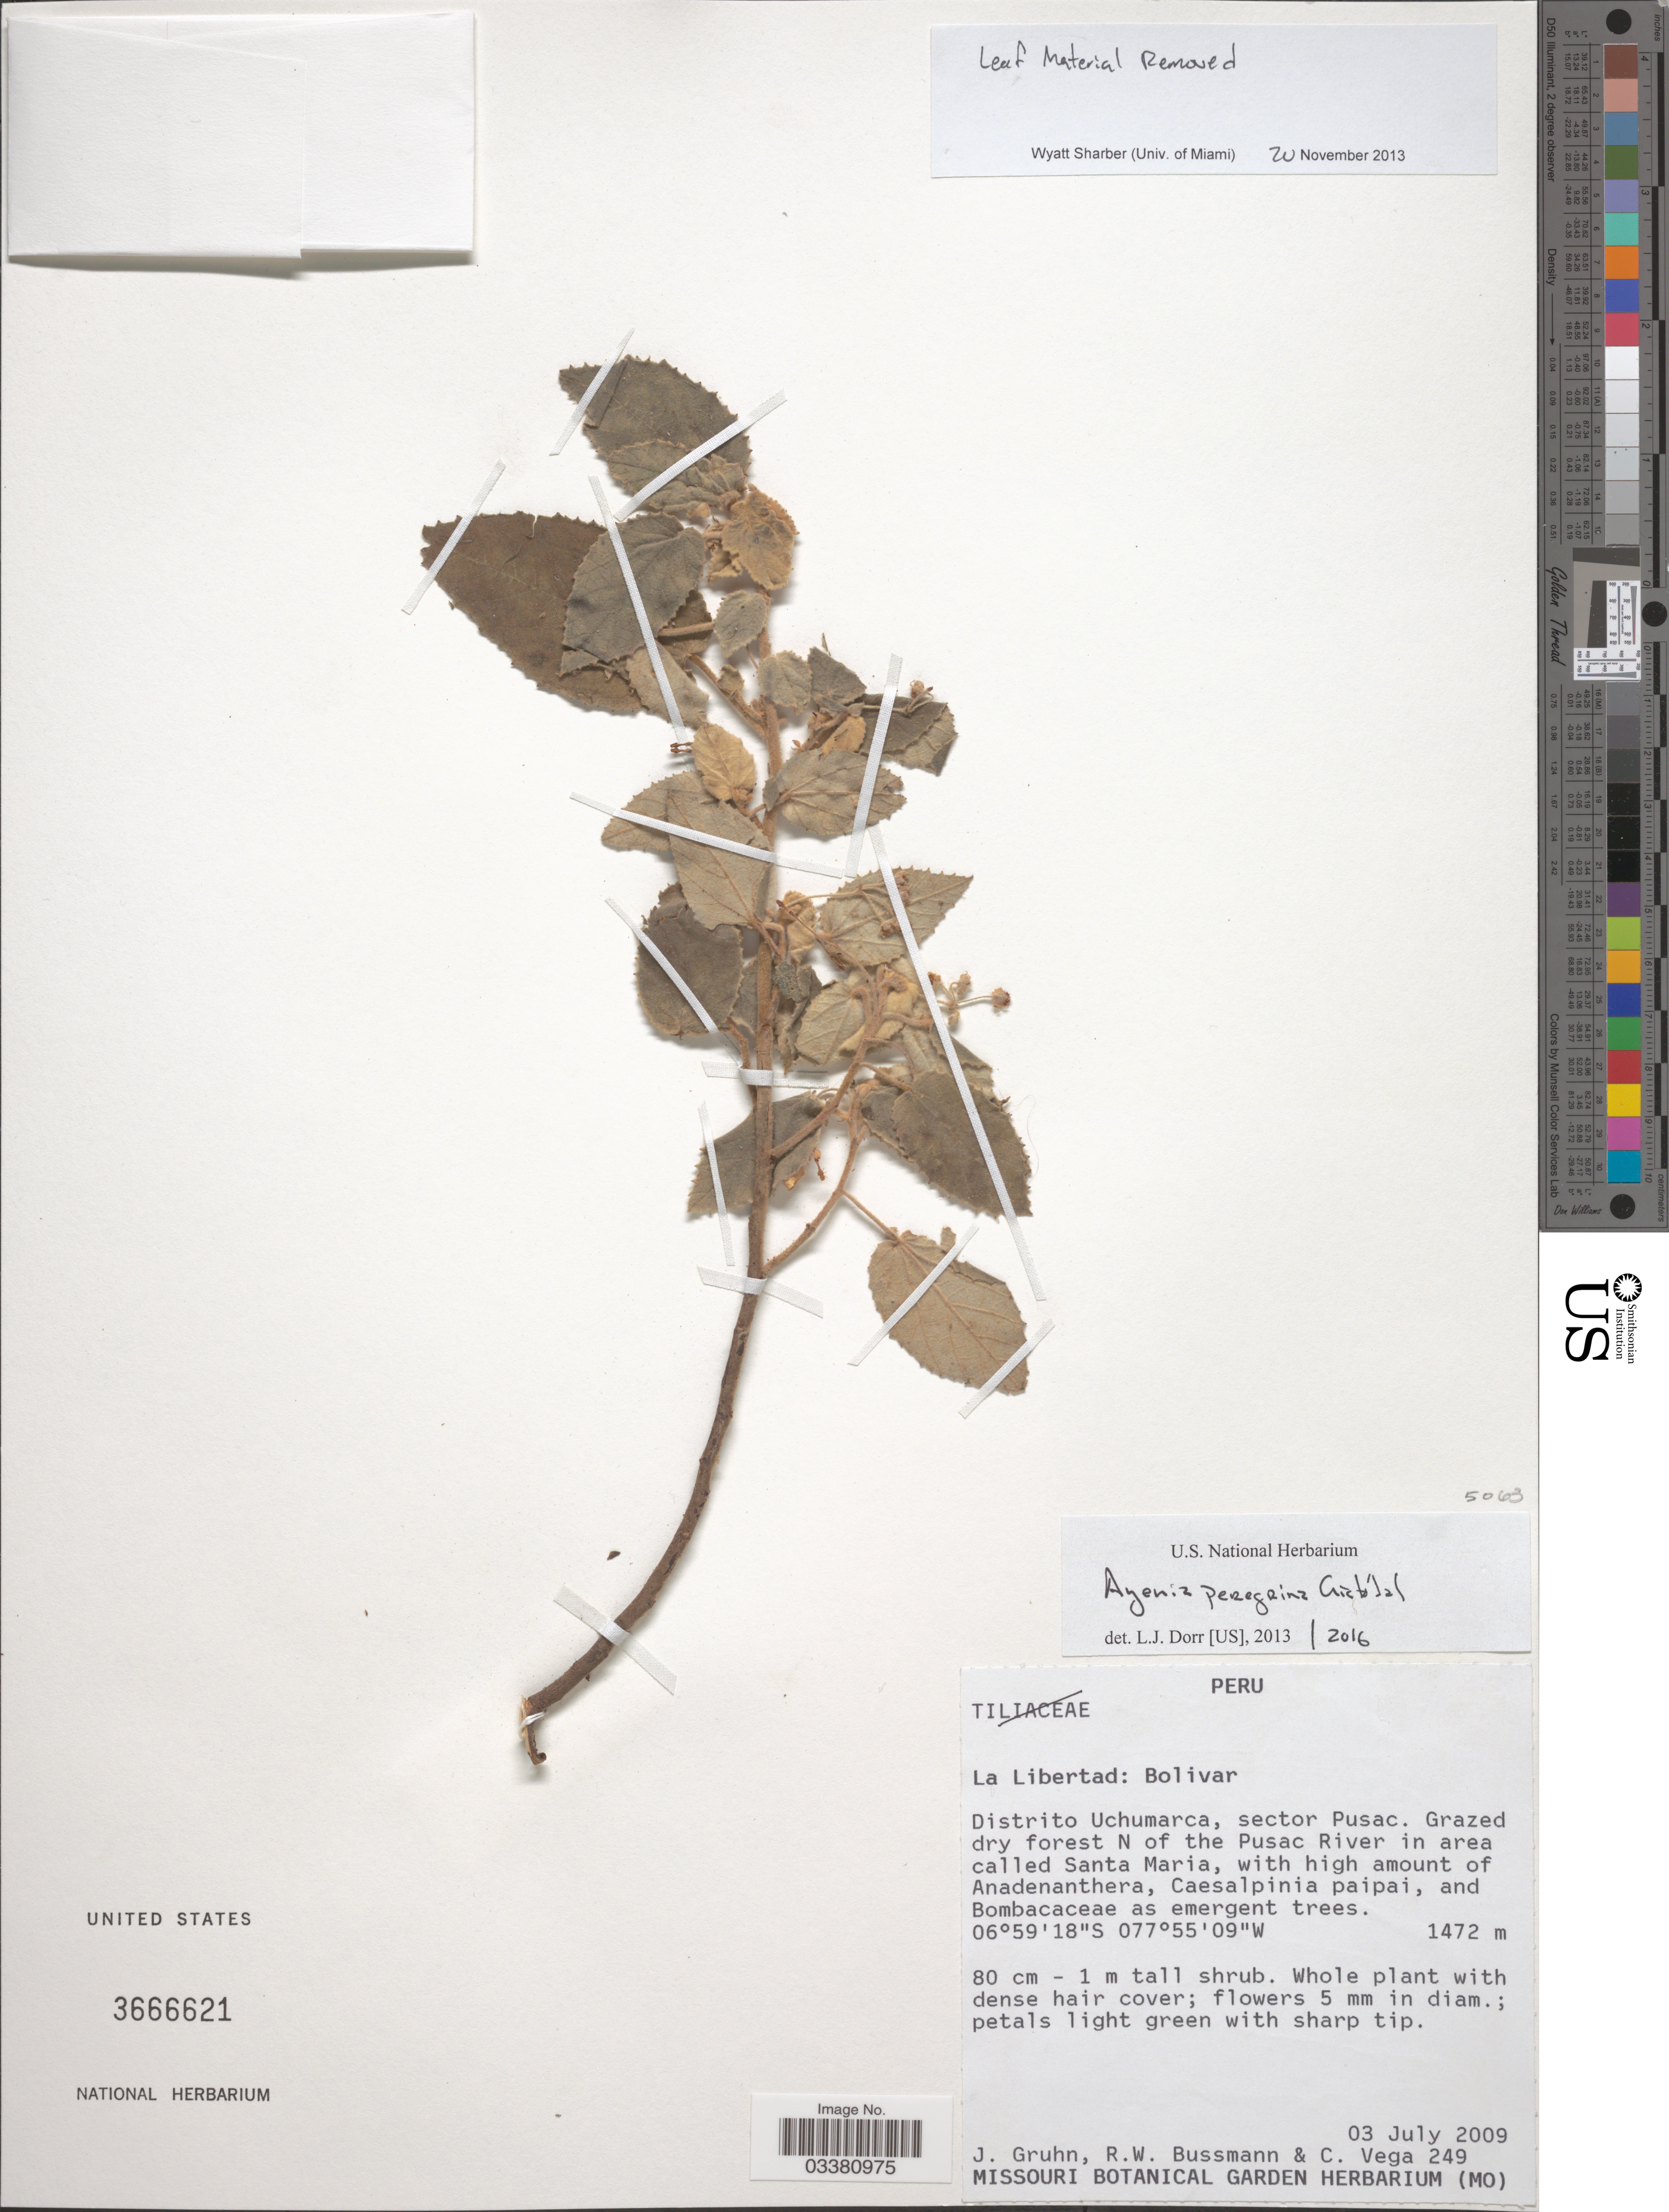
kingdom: Plantae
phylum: Tracheophyta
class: Magnoliopsida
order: Malvales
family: Malvaceae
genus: Ayenia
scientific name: Ayenia peregrina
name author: Cristóbal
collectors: J. Gruhn, R. W. Bussmann & C. Vega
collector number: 249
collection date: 2009-07-03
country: Peru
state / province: La Libertad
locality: Bolivar. Distrito Uchumarca, sector Pusac. Grazed dry forest N of the Pusac River in area called Santa Maria.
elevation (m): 1472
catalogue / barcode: US 3666621